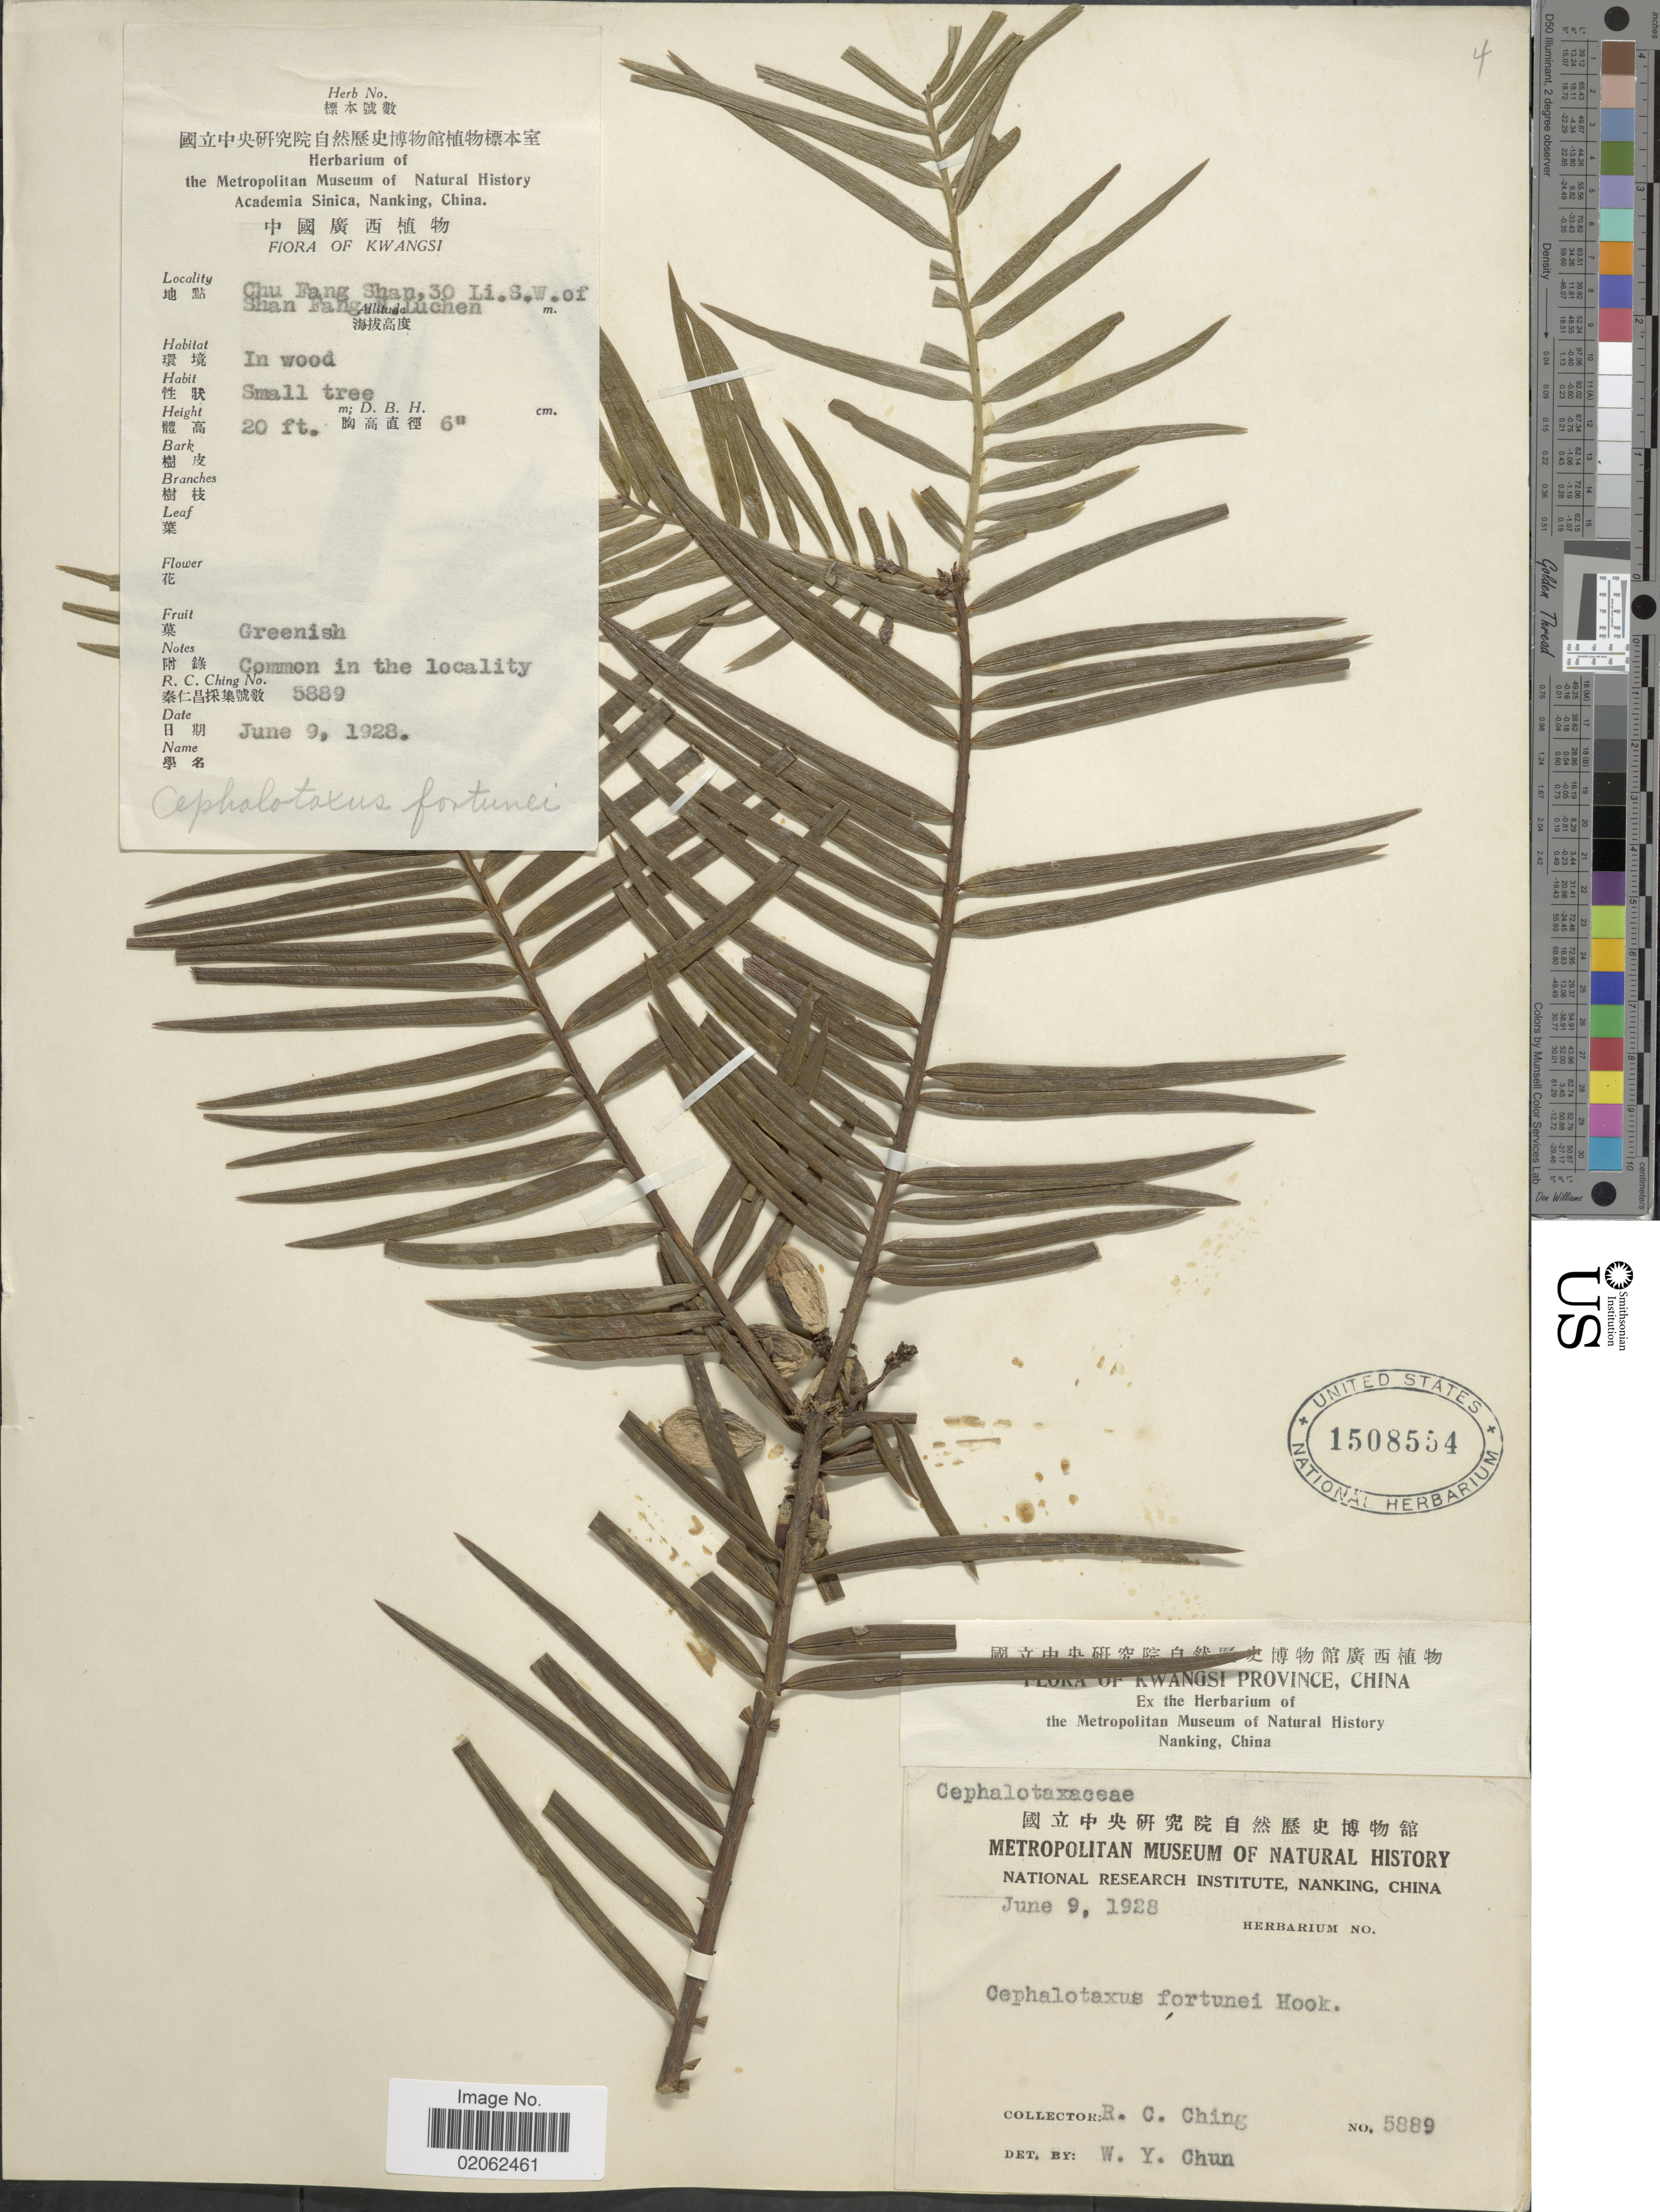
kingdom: Plantae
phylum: Tracheophyta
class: Pinopsida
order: Pinales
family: Cephalotaxaceae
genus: Cephalotaxus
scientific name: Cephalotaxus fortunei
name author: Hook.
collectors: R. C. Ching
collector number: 5889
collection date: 1928-06-09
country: China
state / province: Guangxi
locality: Kwangsi Province. Chu Fang Shan, 30 Li, S. W. of Shan Fang, Luchen.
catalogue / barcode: US 1508554